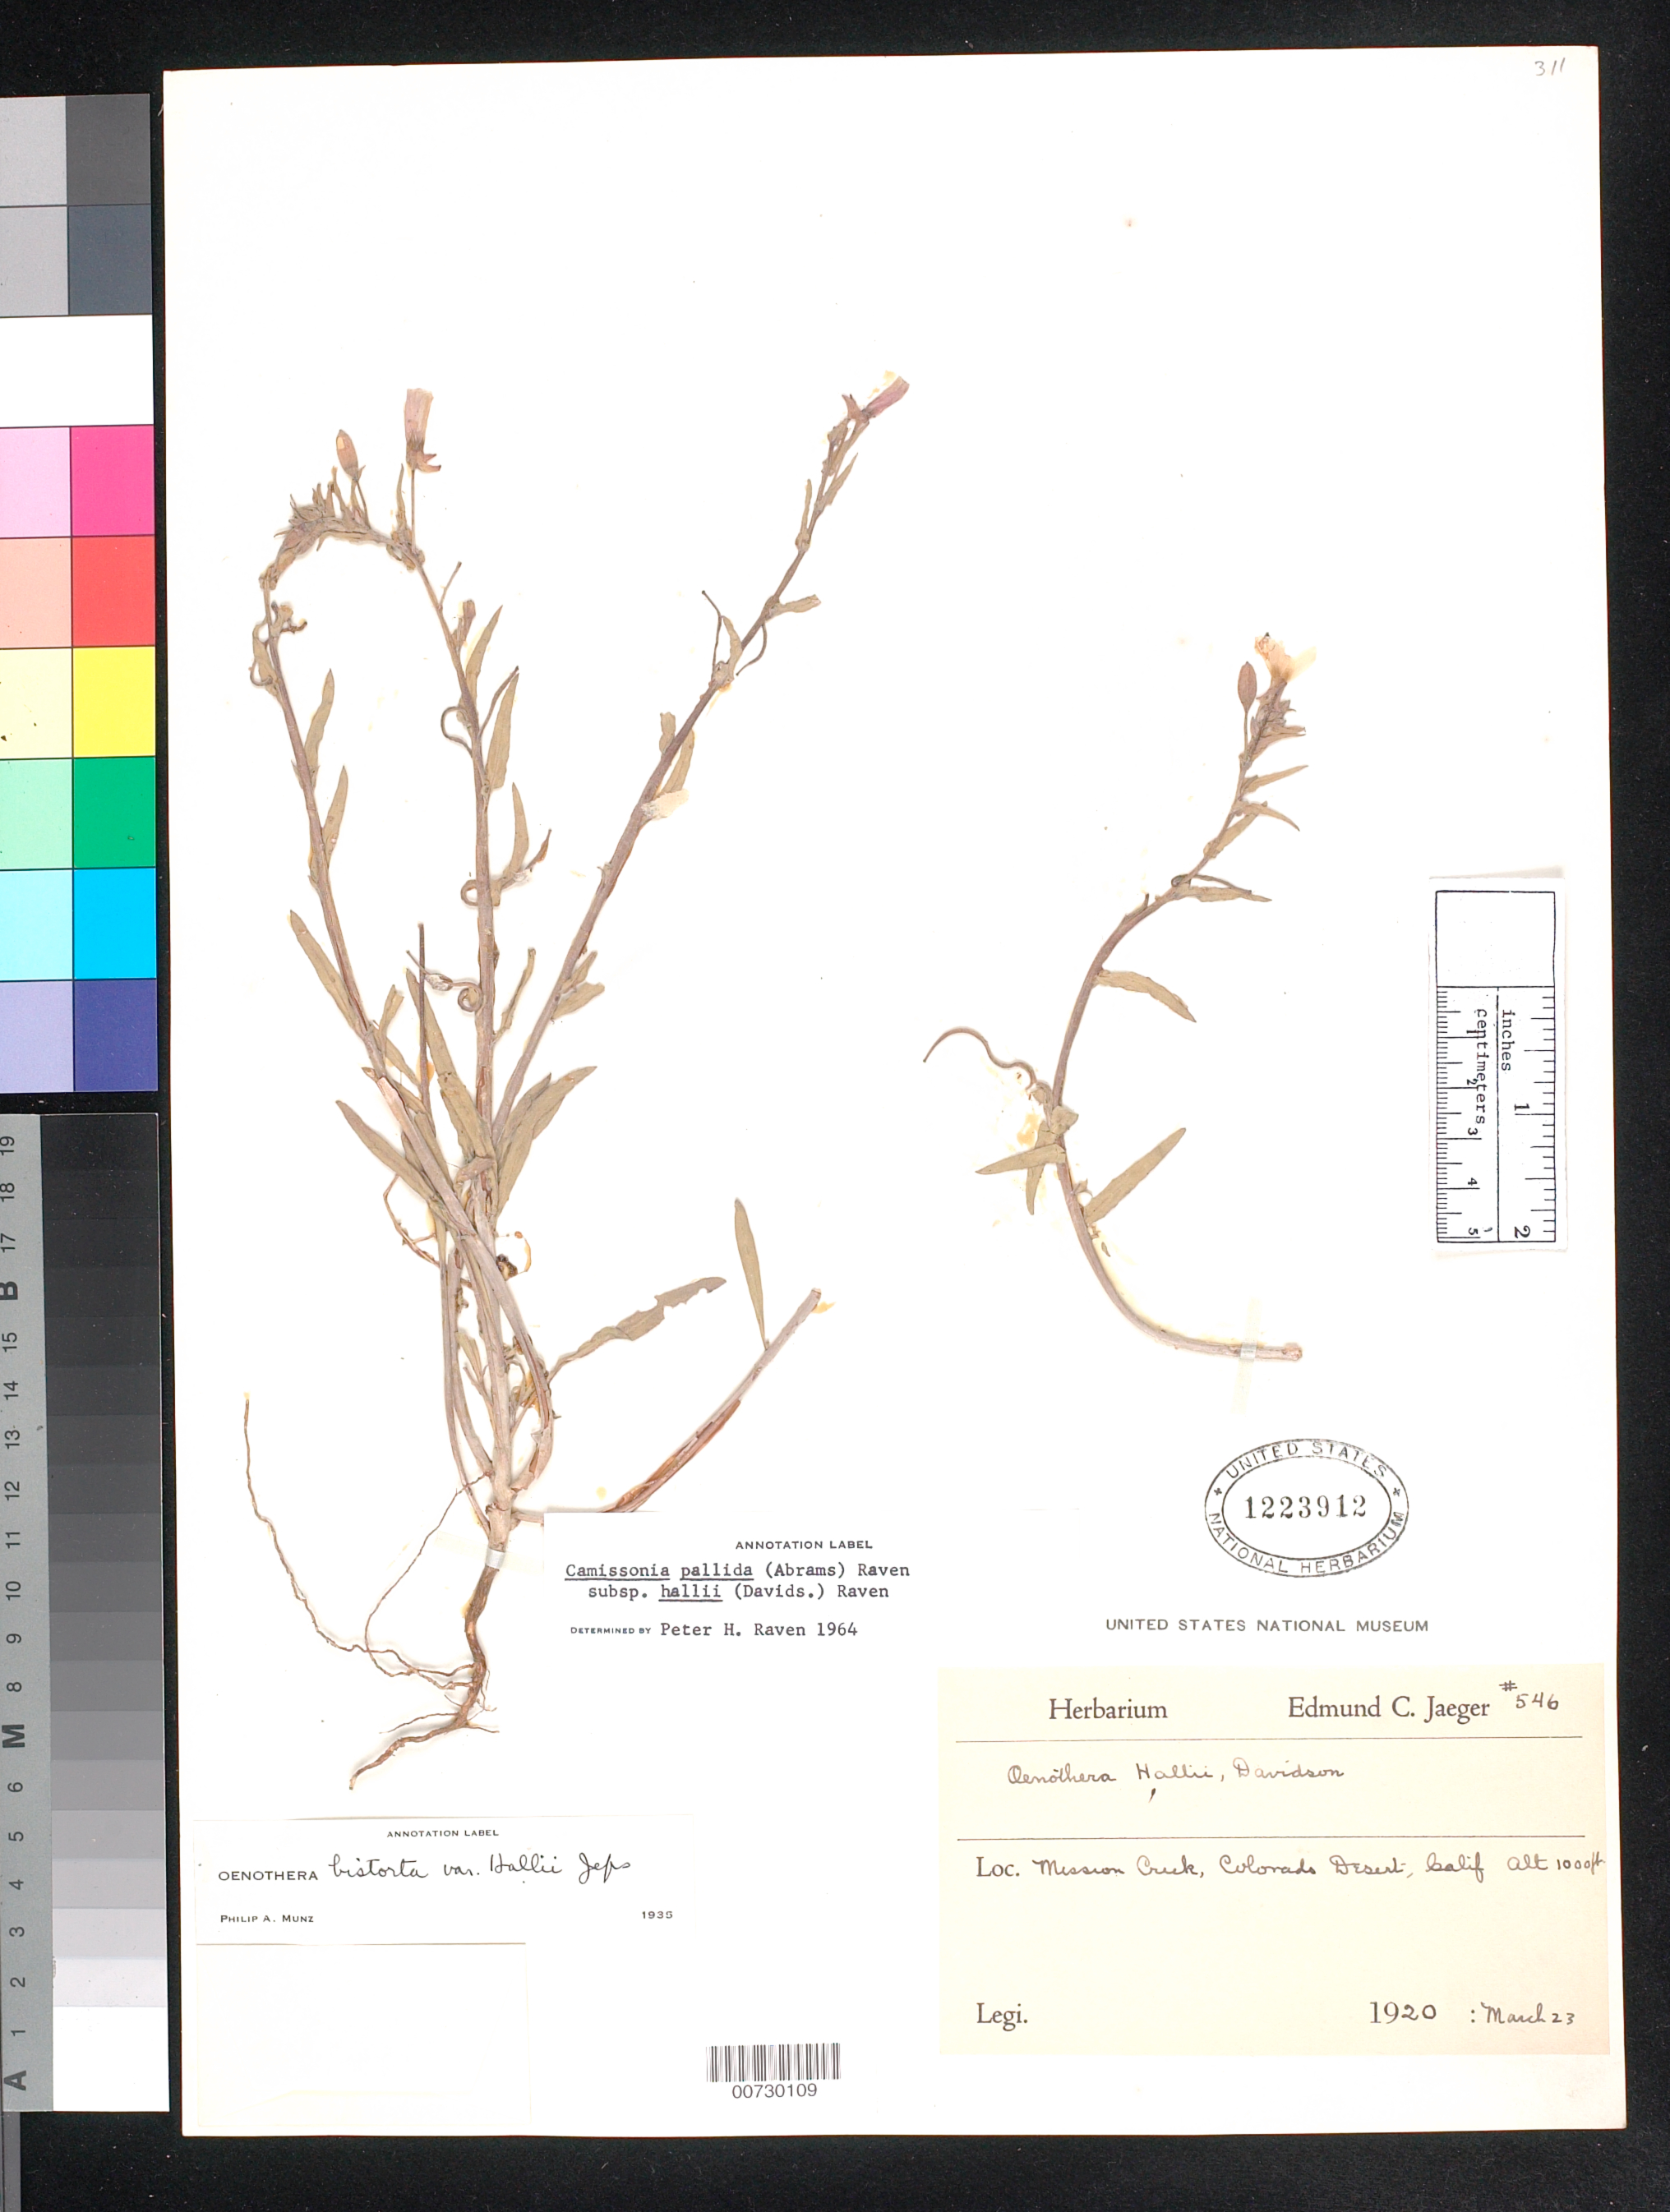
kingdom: Plantae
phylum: Tracheophyta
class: Magnoliopsida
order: Myrtales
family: Onagraceae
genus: Camissoniopsis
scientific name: Camissoniopsis pallida subsp. hallii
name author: (Davidson) W.L. Wagner & Hoch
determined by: Wagner, W. L., (BOT), Smithsonian Institution - National Museum of Natural History (UNITED STATES)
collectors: E. Jaeger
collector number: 546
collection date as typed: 23 Mar 1920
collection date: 1920-03-23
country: United States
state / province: California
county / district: Riverside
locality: Mission Creek, Colorado desert.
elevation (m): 305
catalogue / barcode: US 1223912